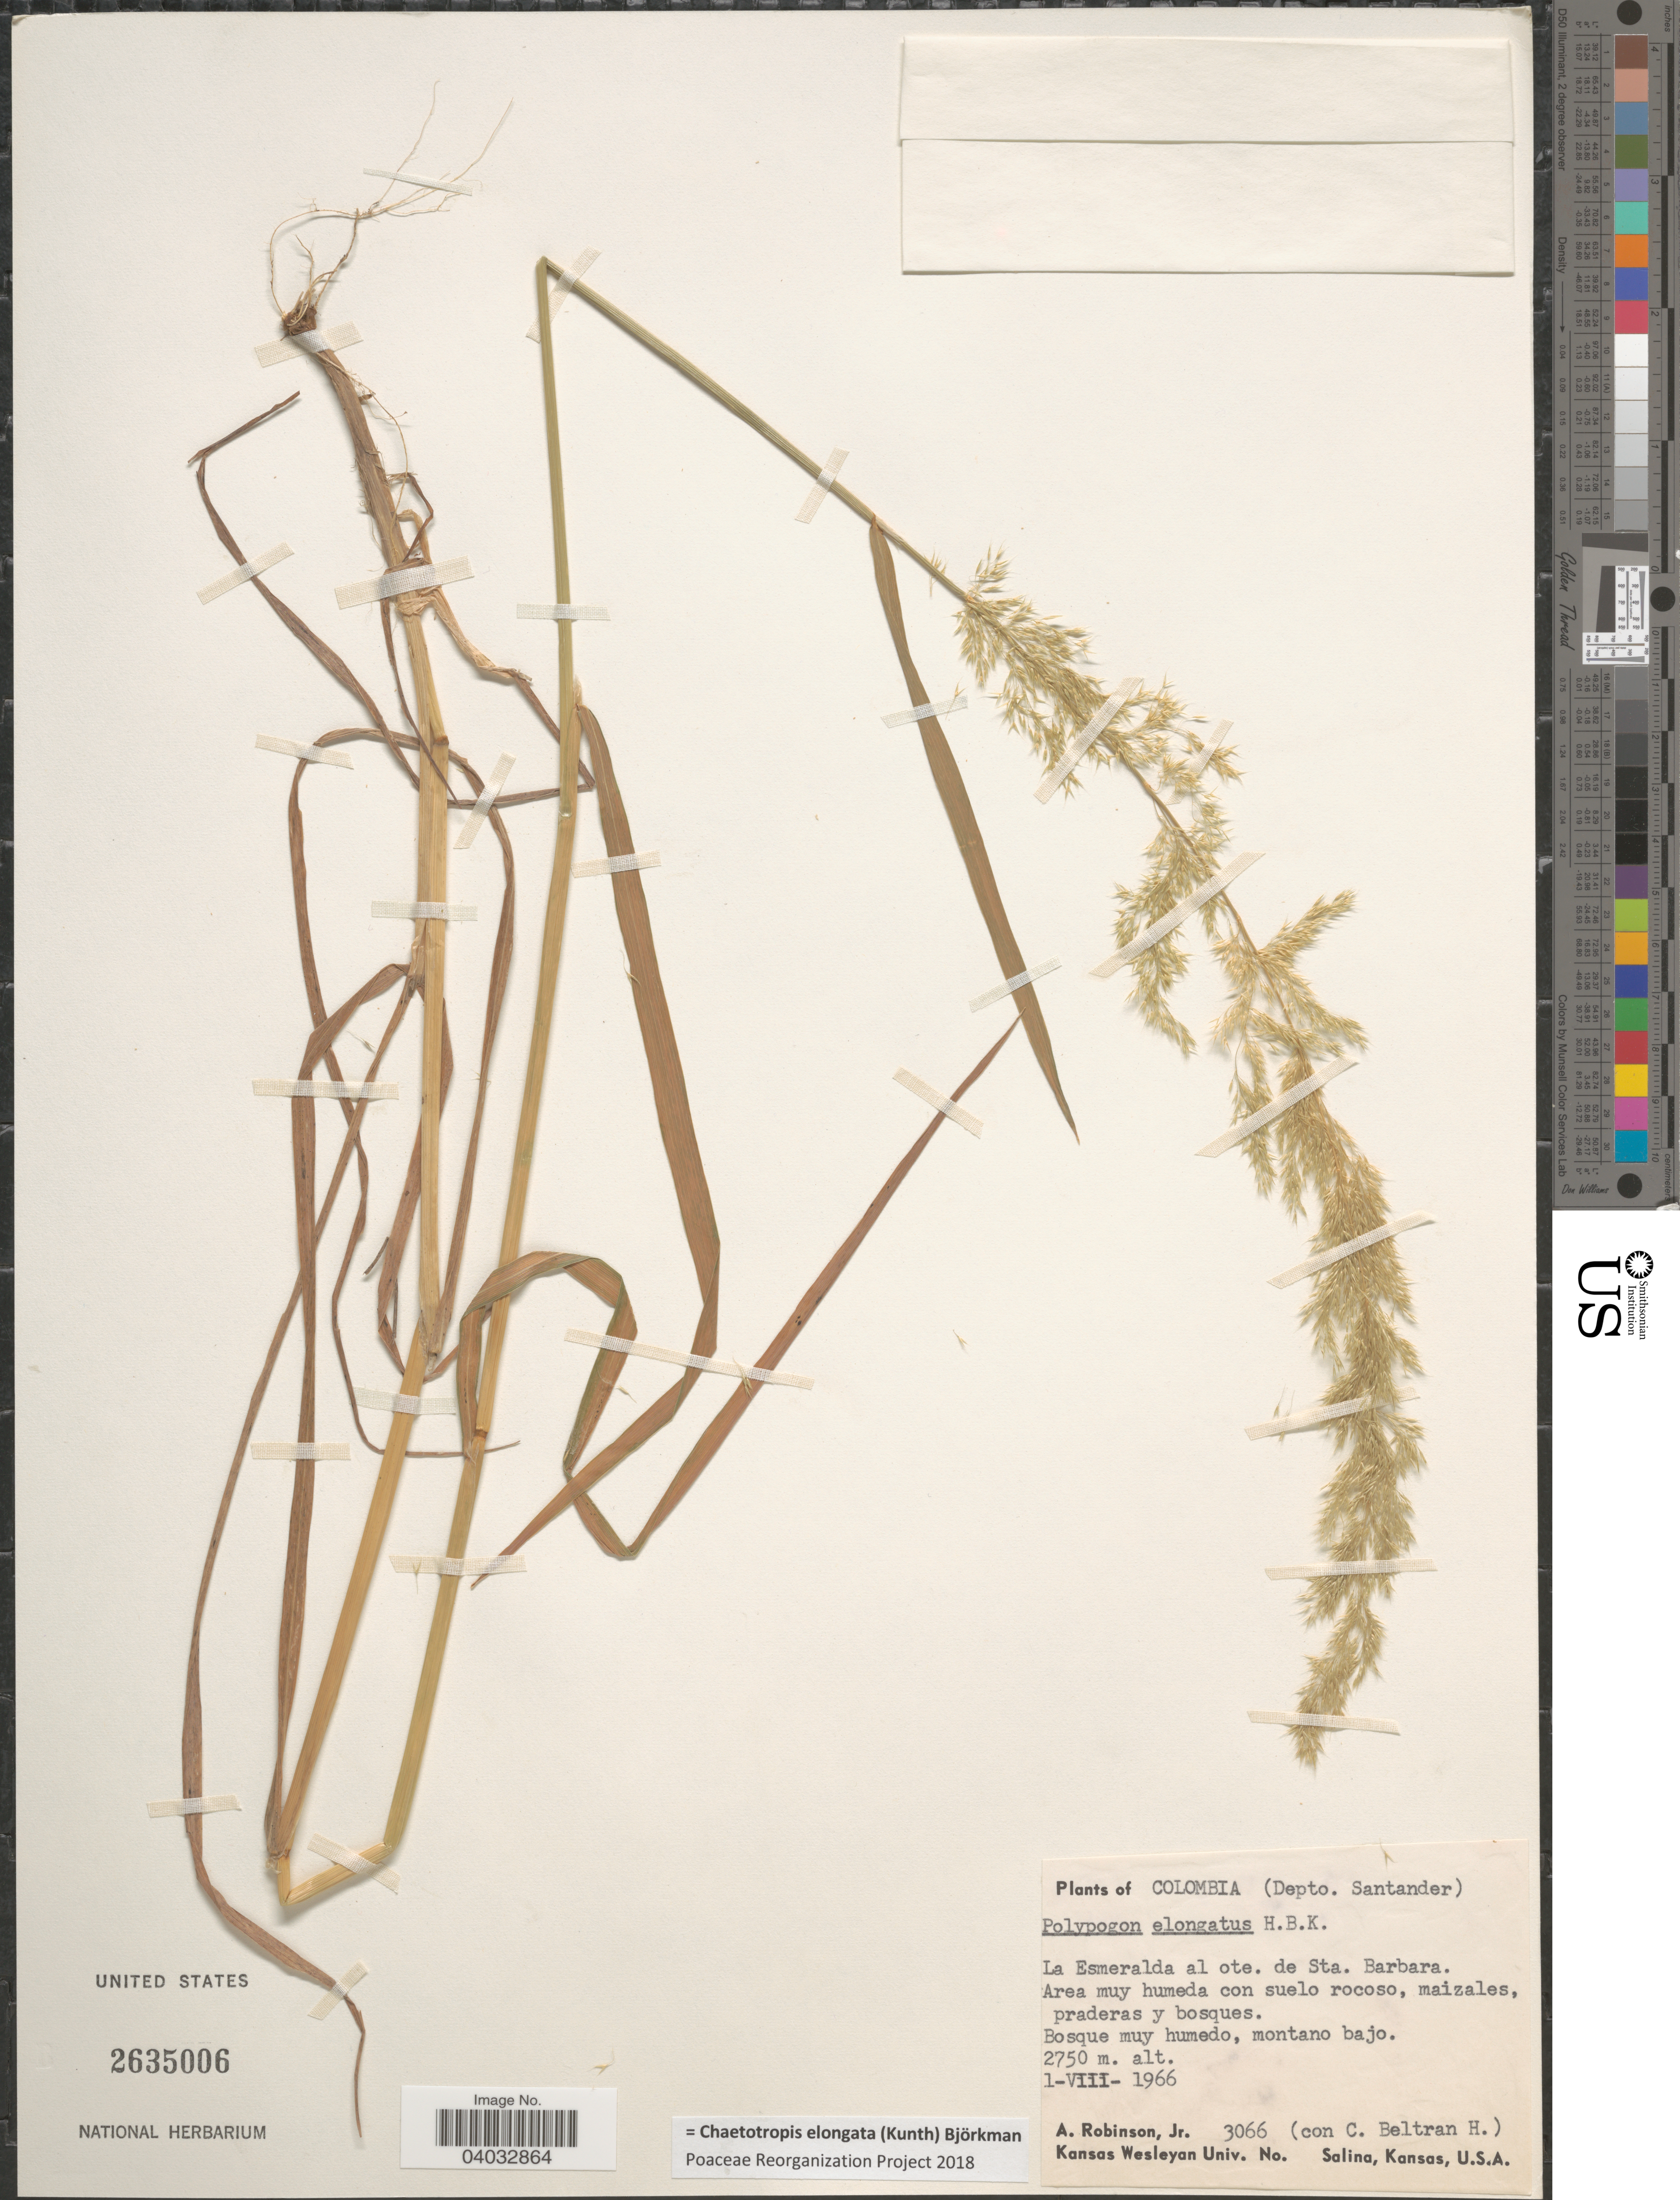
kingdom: Plantae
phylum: Tracheophyta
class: Liliopsida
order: Poales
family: Poaceae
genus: Chaetotropis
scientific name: Chaetotropis elongata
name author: (Kunth) Björkman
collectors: A. Robinson Jr. & C. Beltran H.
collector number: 3066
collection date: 1966-08-01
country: Colombia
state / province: Santander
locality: (Depto. Santander). La Esmeralda al ote. de Sta. Barbara. Area muy humeda con suelo rocoso, maizales, praderas y bosques.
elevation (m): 2750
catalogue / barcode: US 2635006